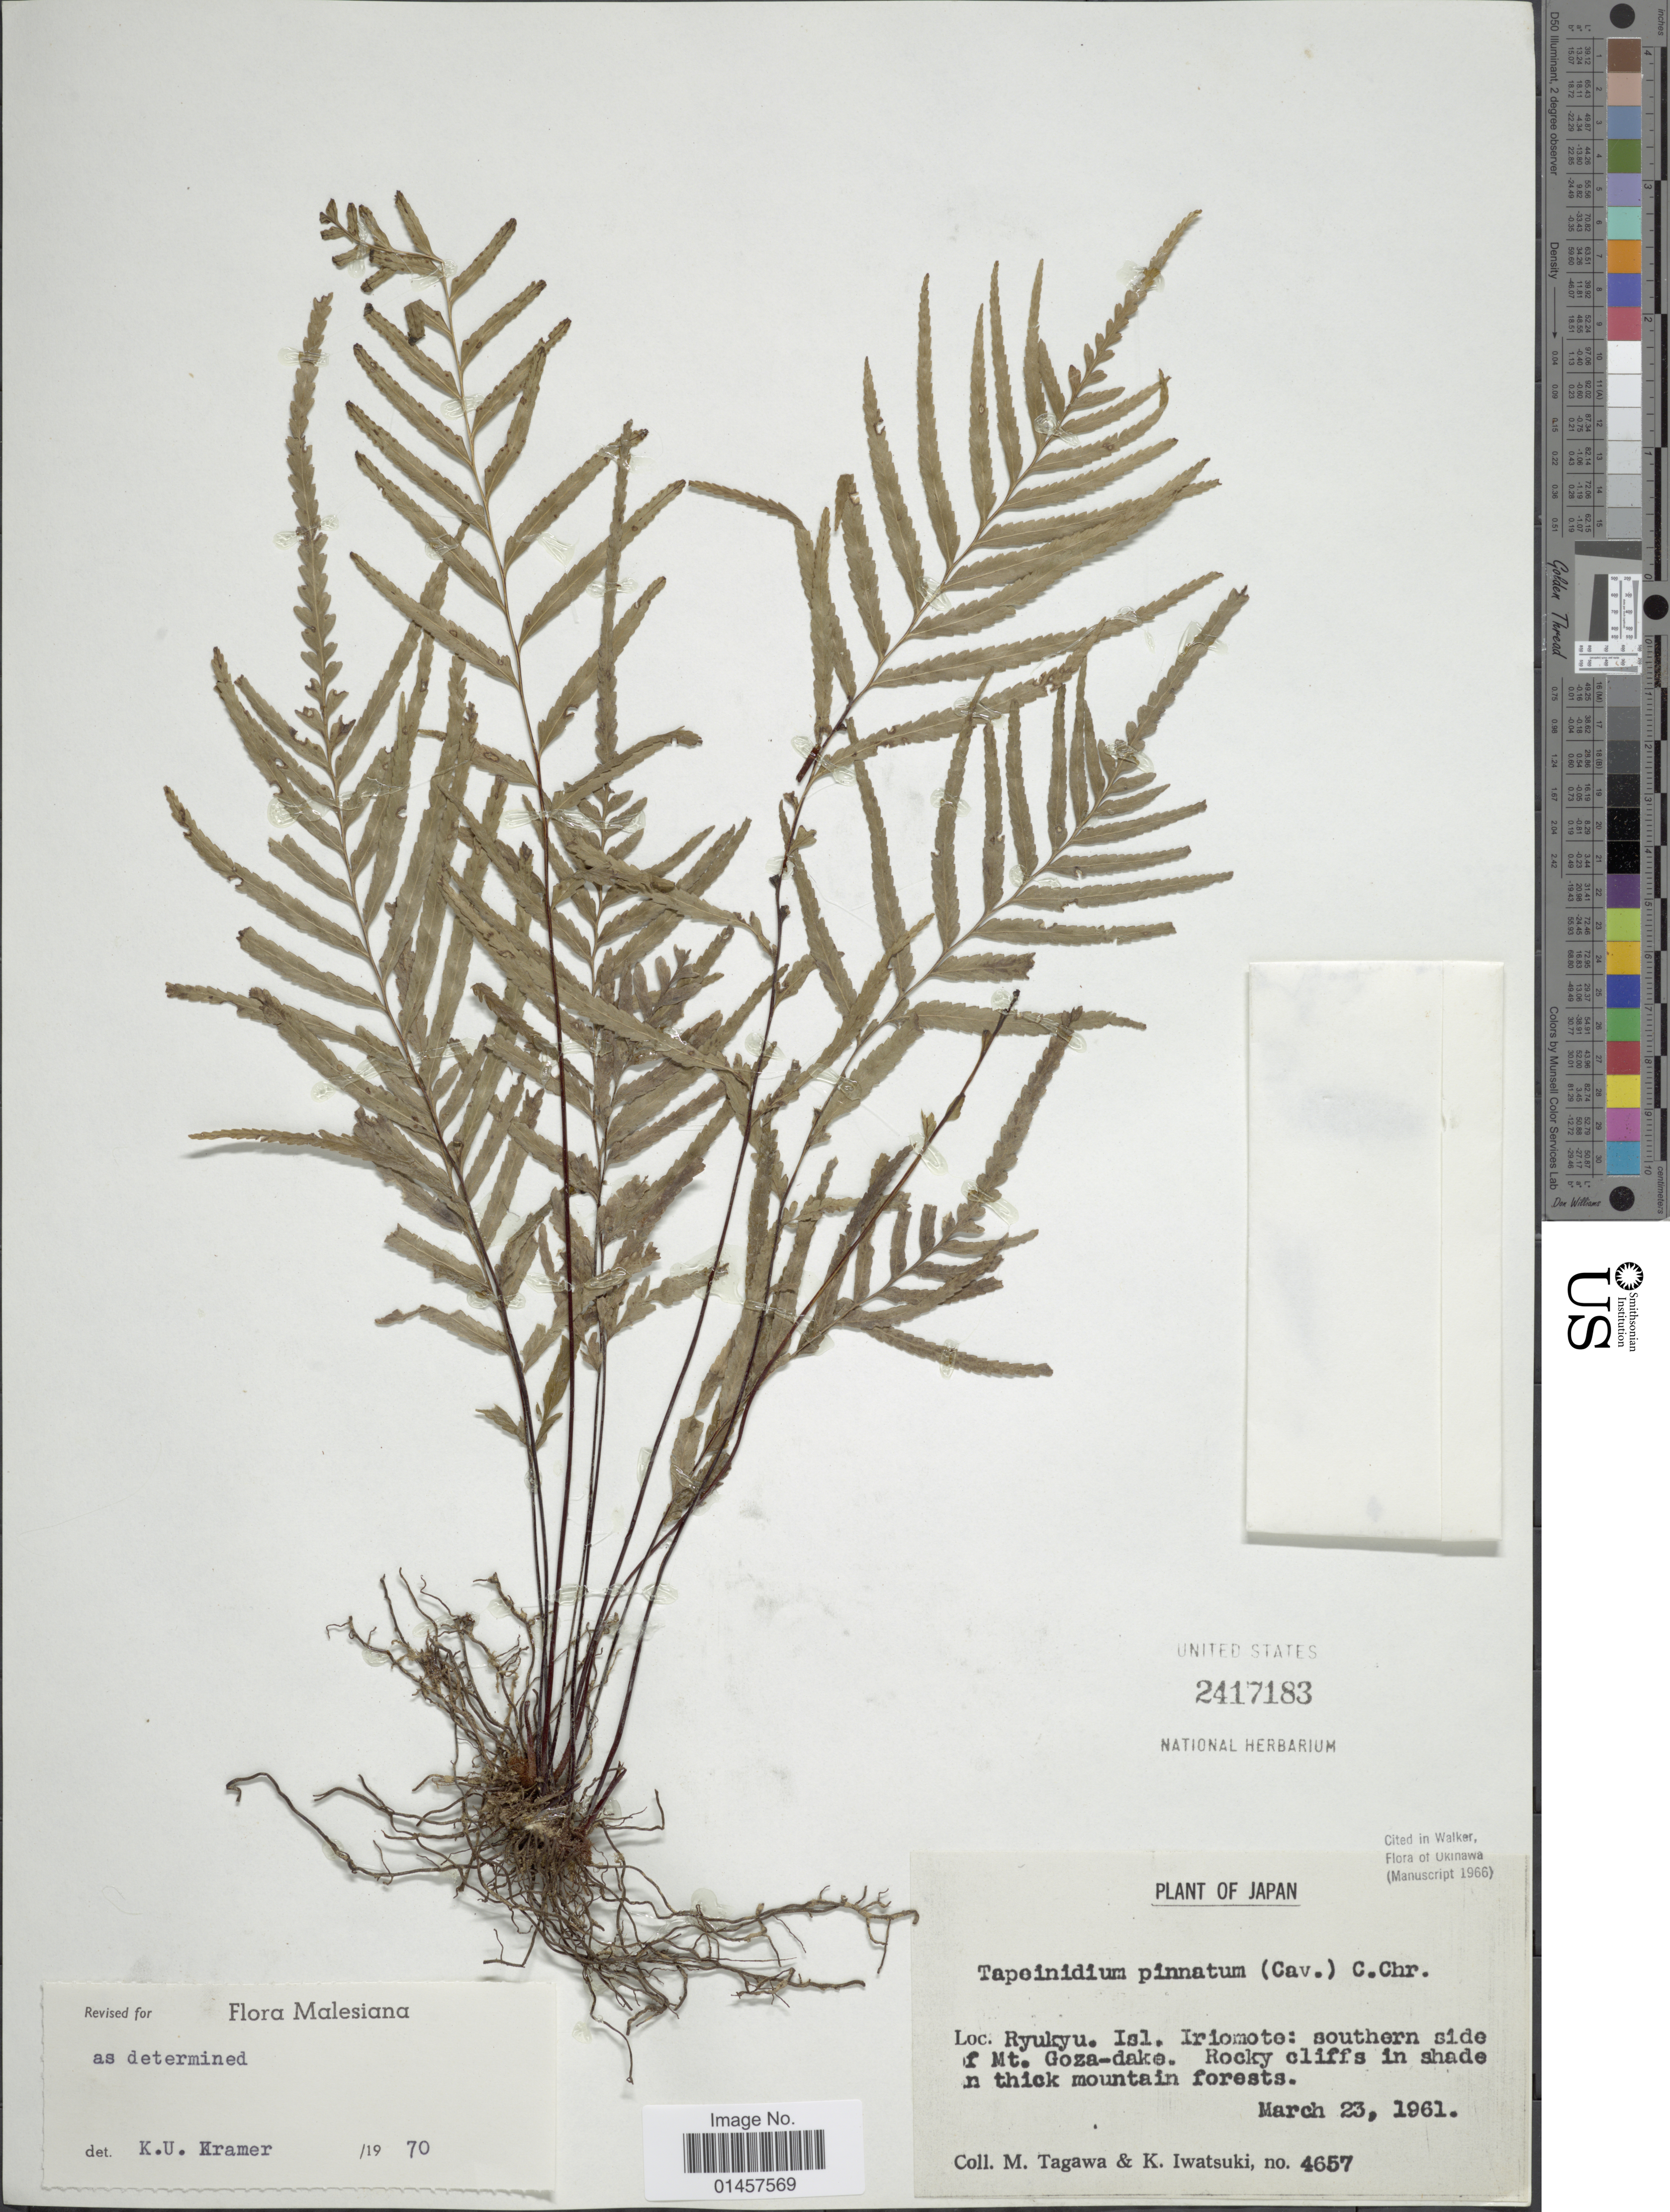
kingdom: Plantae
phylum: Tracheophyta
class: Polypodiopsida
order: Polypodiales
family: Lindsaeaceae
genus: Tapeinidium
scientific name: Tapeinidium pinnatum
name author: (Cav.) C. Chr.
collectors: M. Tagawa & K. Iwatsuki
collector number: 4657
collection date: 1961-03-23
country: Japan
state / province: Okinawa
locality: Ryukyu. Isl. Iriomote: Southern side of mt. Goza-dake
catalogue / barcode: US 2417183